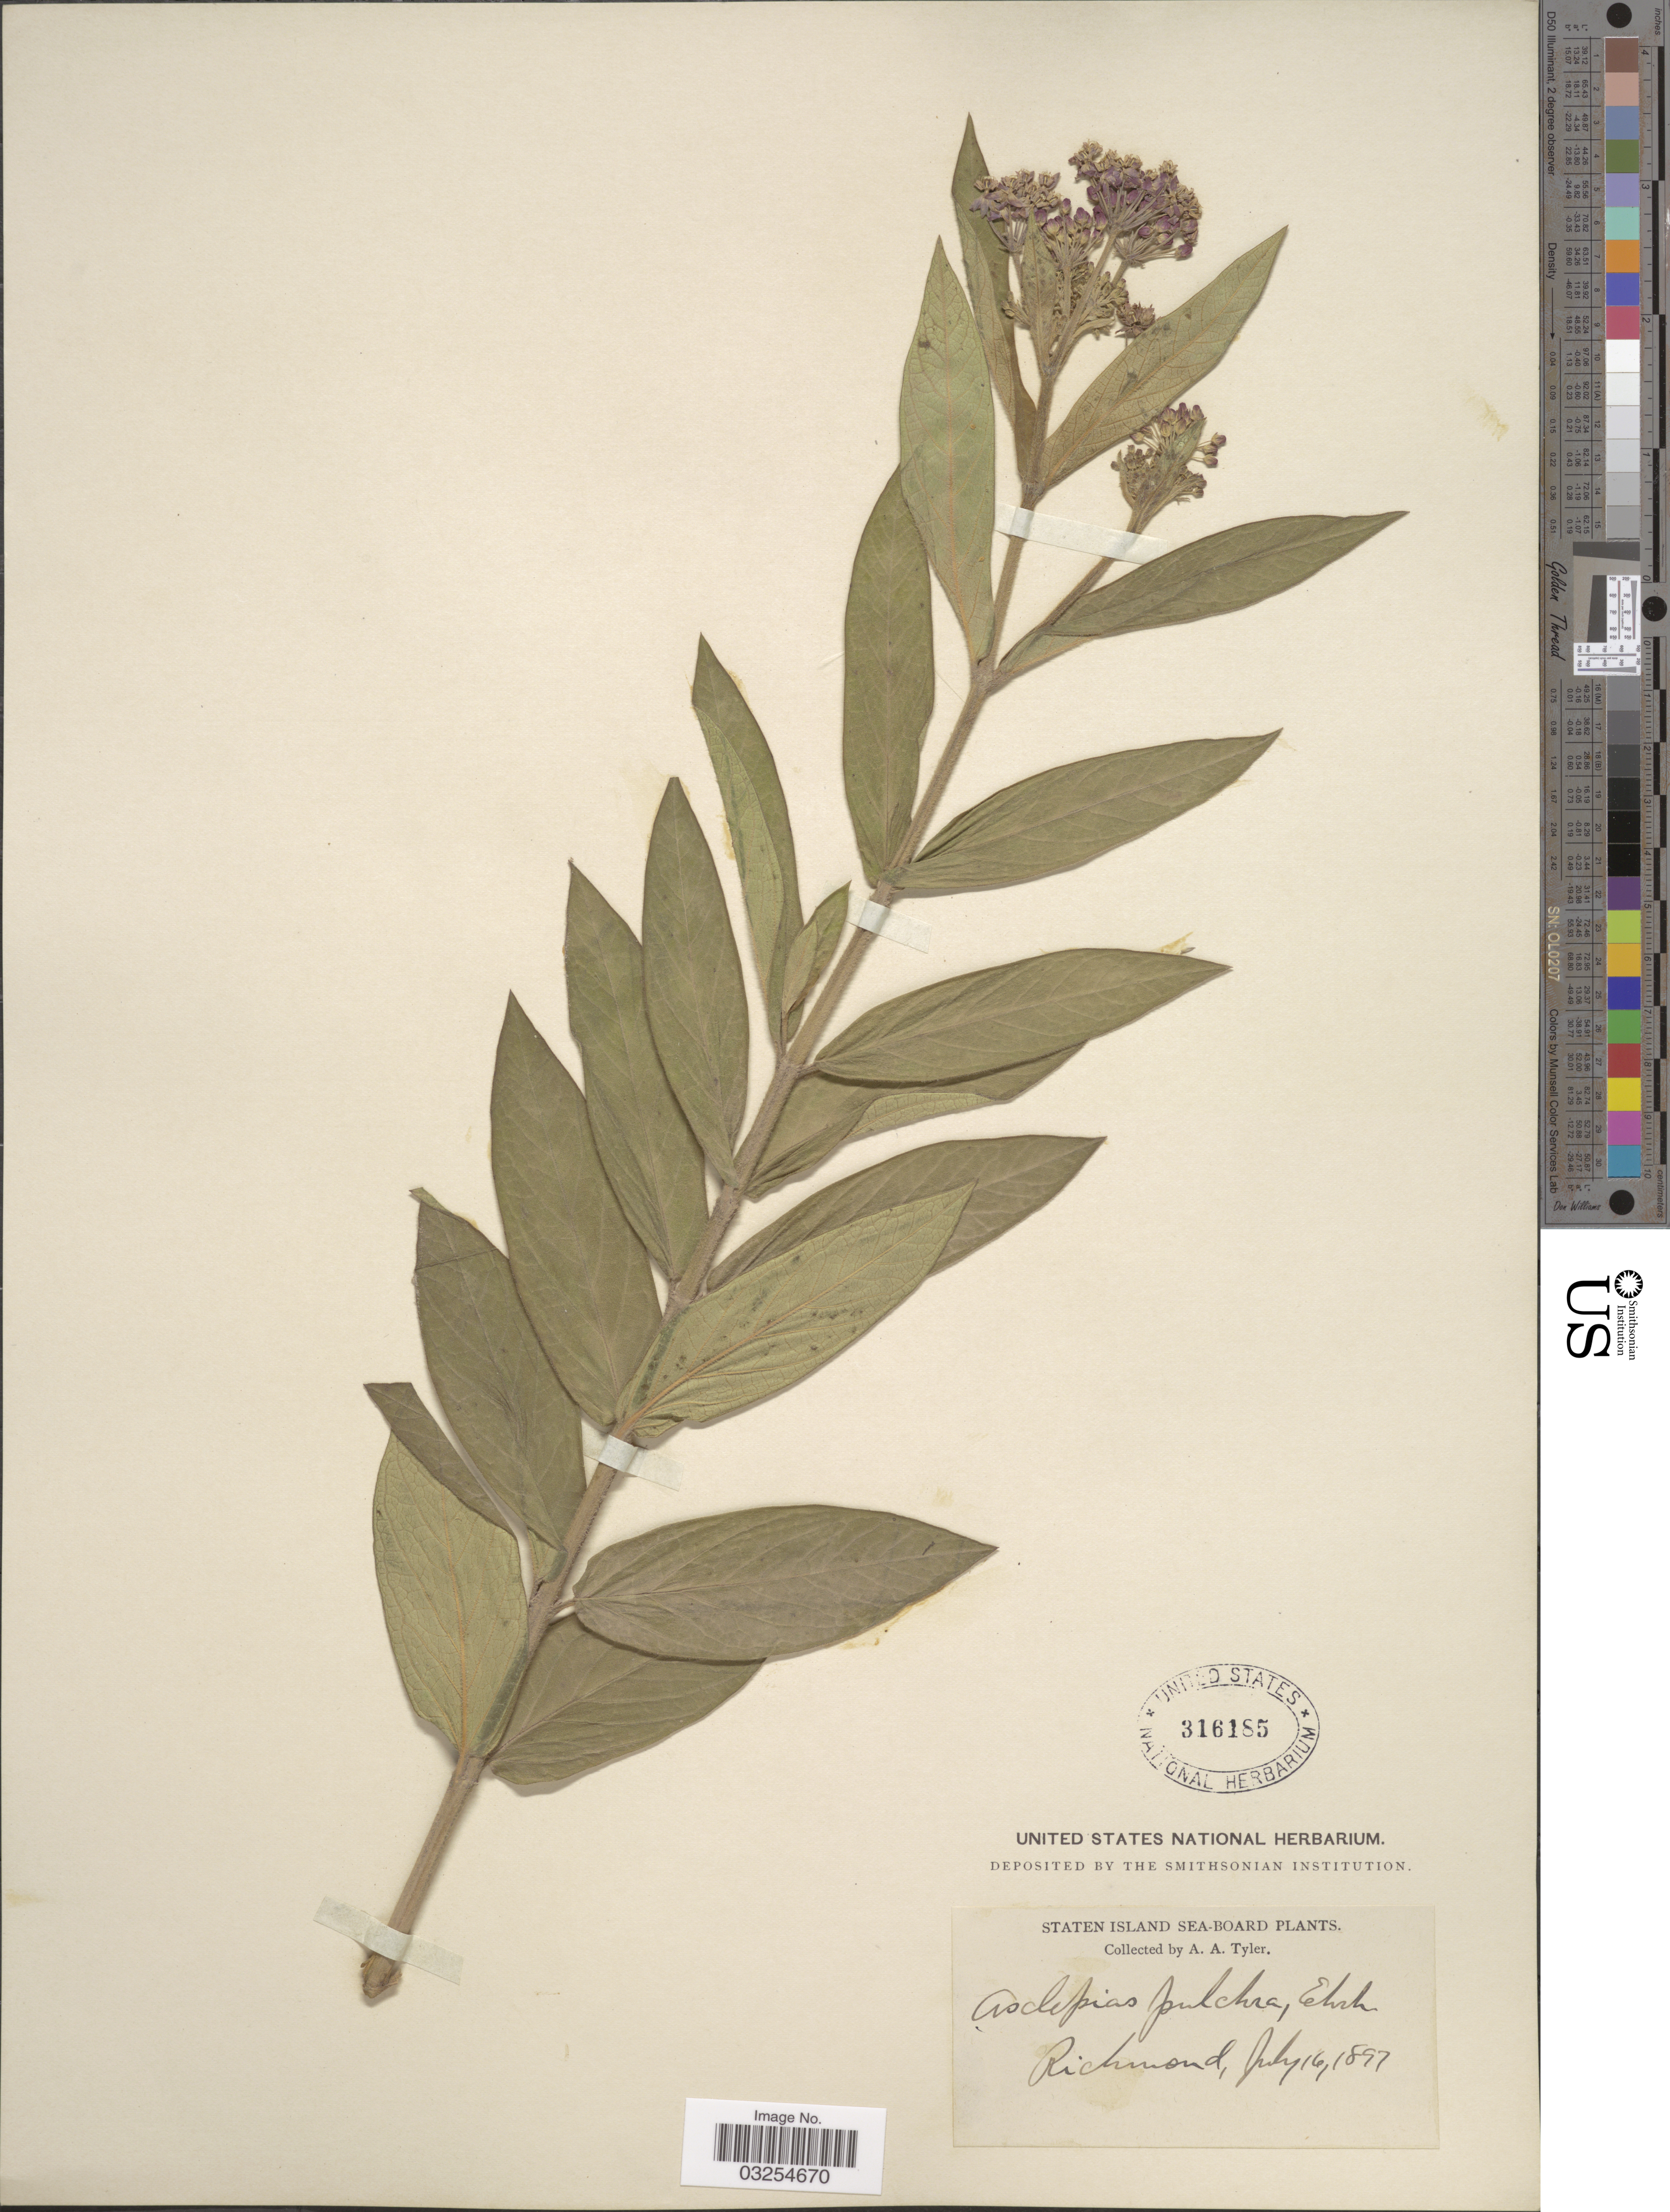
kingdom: Plantae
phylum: Tracheophyta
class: Magnoliopsida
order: Gentianales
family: Apocynaceae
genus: Asclepias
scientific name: Asclepias incarnata subsp. pulchra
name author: (Ehrh. ex Willd.) Woodson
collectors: A. Tyler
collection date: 1897-07-16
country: United States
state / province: New York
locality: Staten Island Sea-Board. Richmond.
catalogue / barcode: US 316185